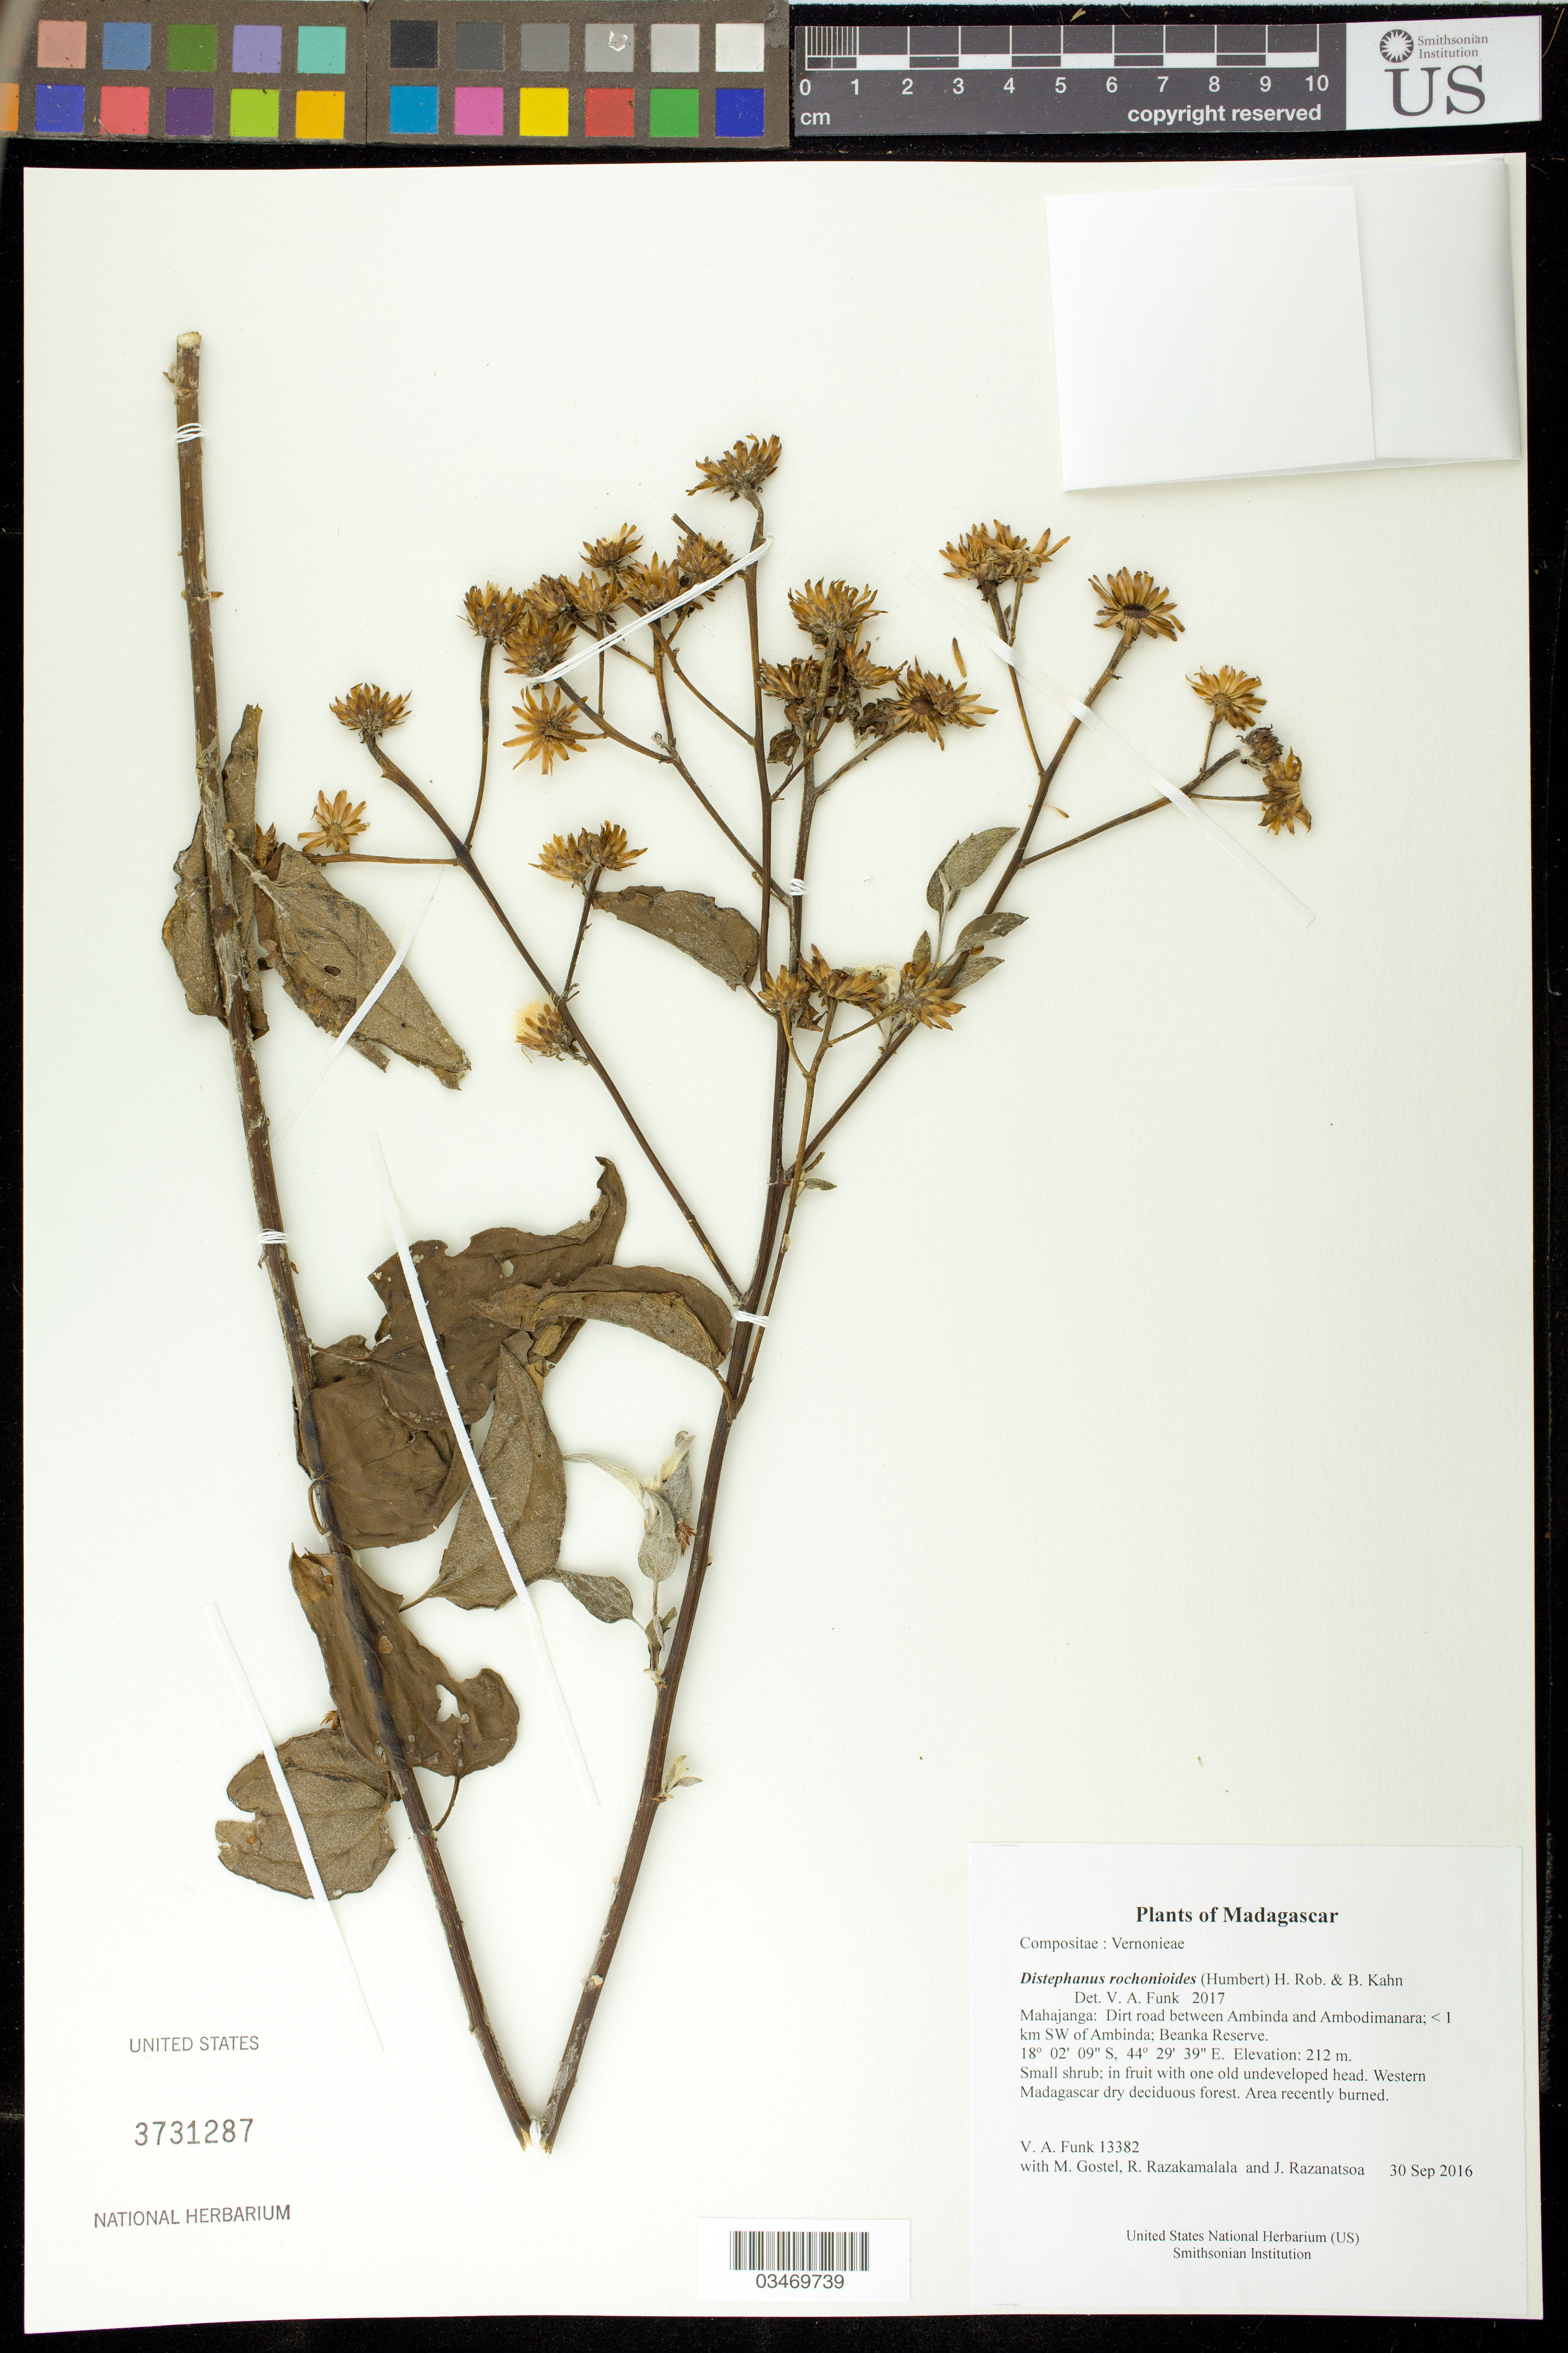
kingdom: Plantae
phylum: Tracheophyta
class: Magnoliopsida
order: Asterales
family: Asteraceae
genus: Distephanus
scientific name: Distephanus rochonioides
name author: (Humbert) H. Rob. & B. Kahn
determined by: Funk, Vicki A., (BOT), Smithsonian Institution - National Museum of Natural History (UNITED STATES)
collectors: M. R. Gostel, R. Razakamalala & J. Razanatsoa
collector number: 13382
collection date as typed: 30 Sep 2016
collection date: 2016-09-30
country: Madagascar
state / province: Melaky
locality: Dirt road between Ambinda and Ambodimanara; < 1 km SW of Ambinda; Beanka Reserve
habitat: Western Madagascar dry deciduous forest. Area recently burned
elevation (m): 212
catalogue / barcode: US 3731287